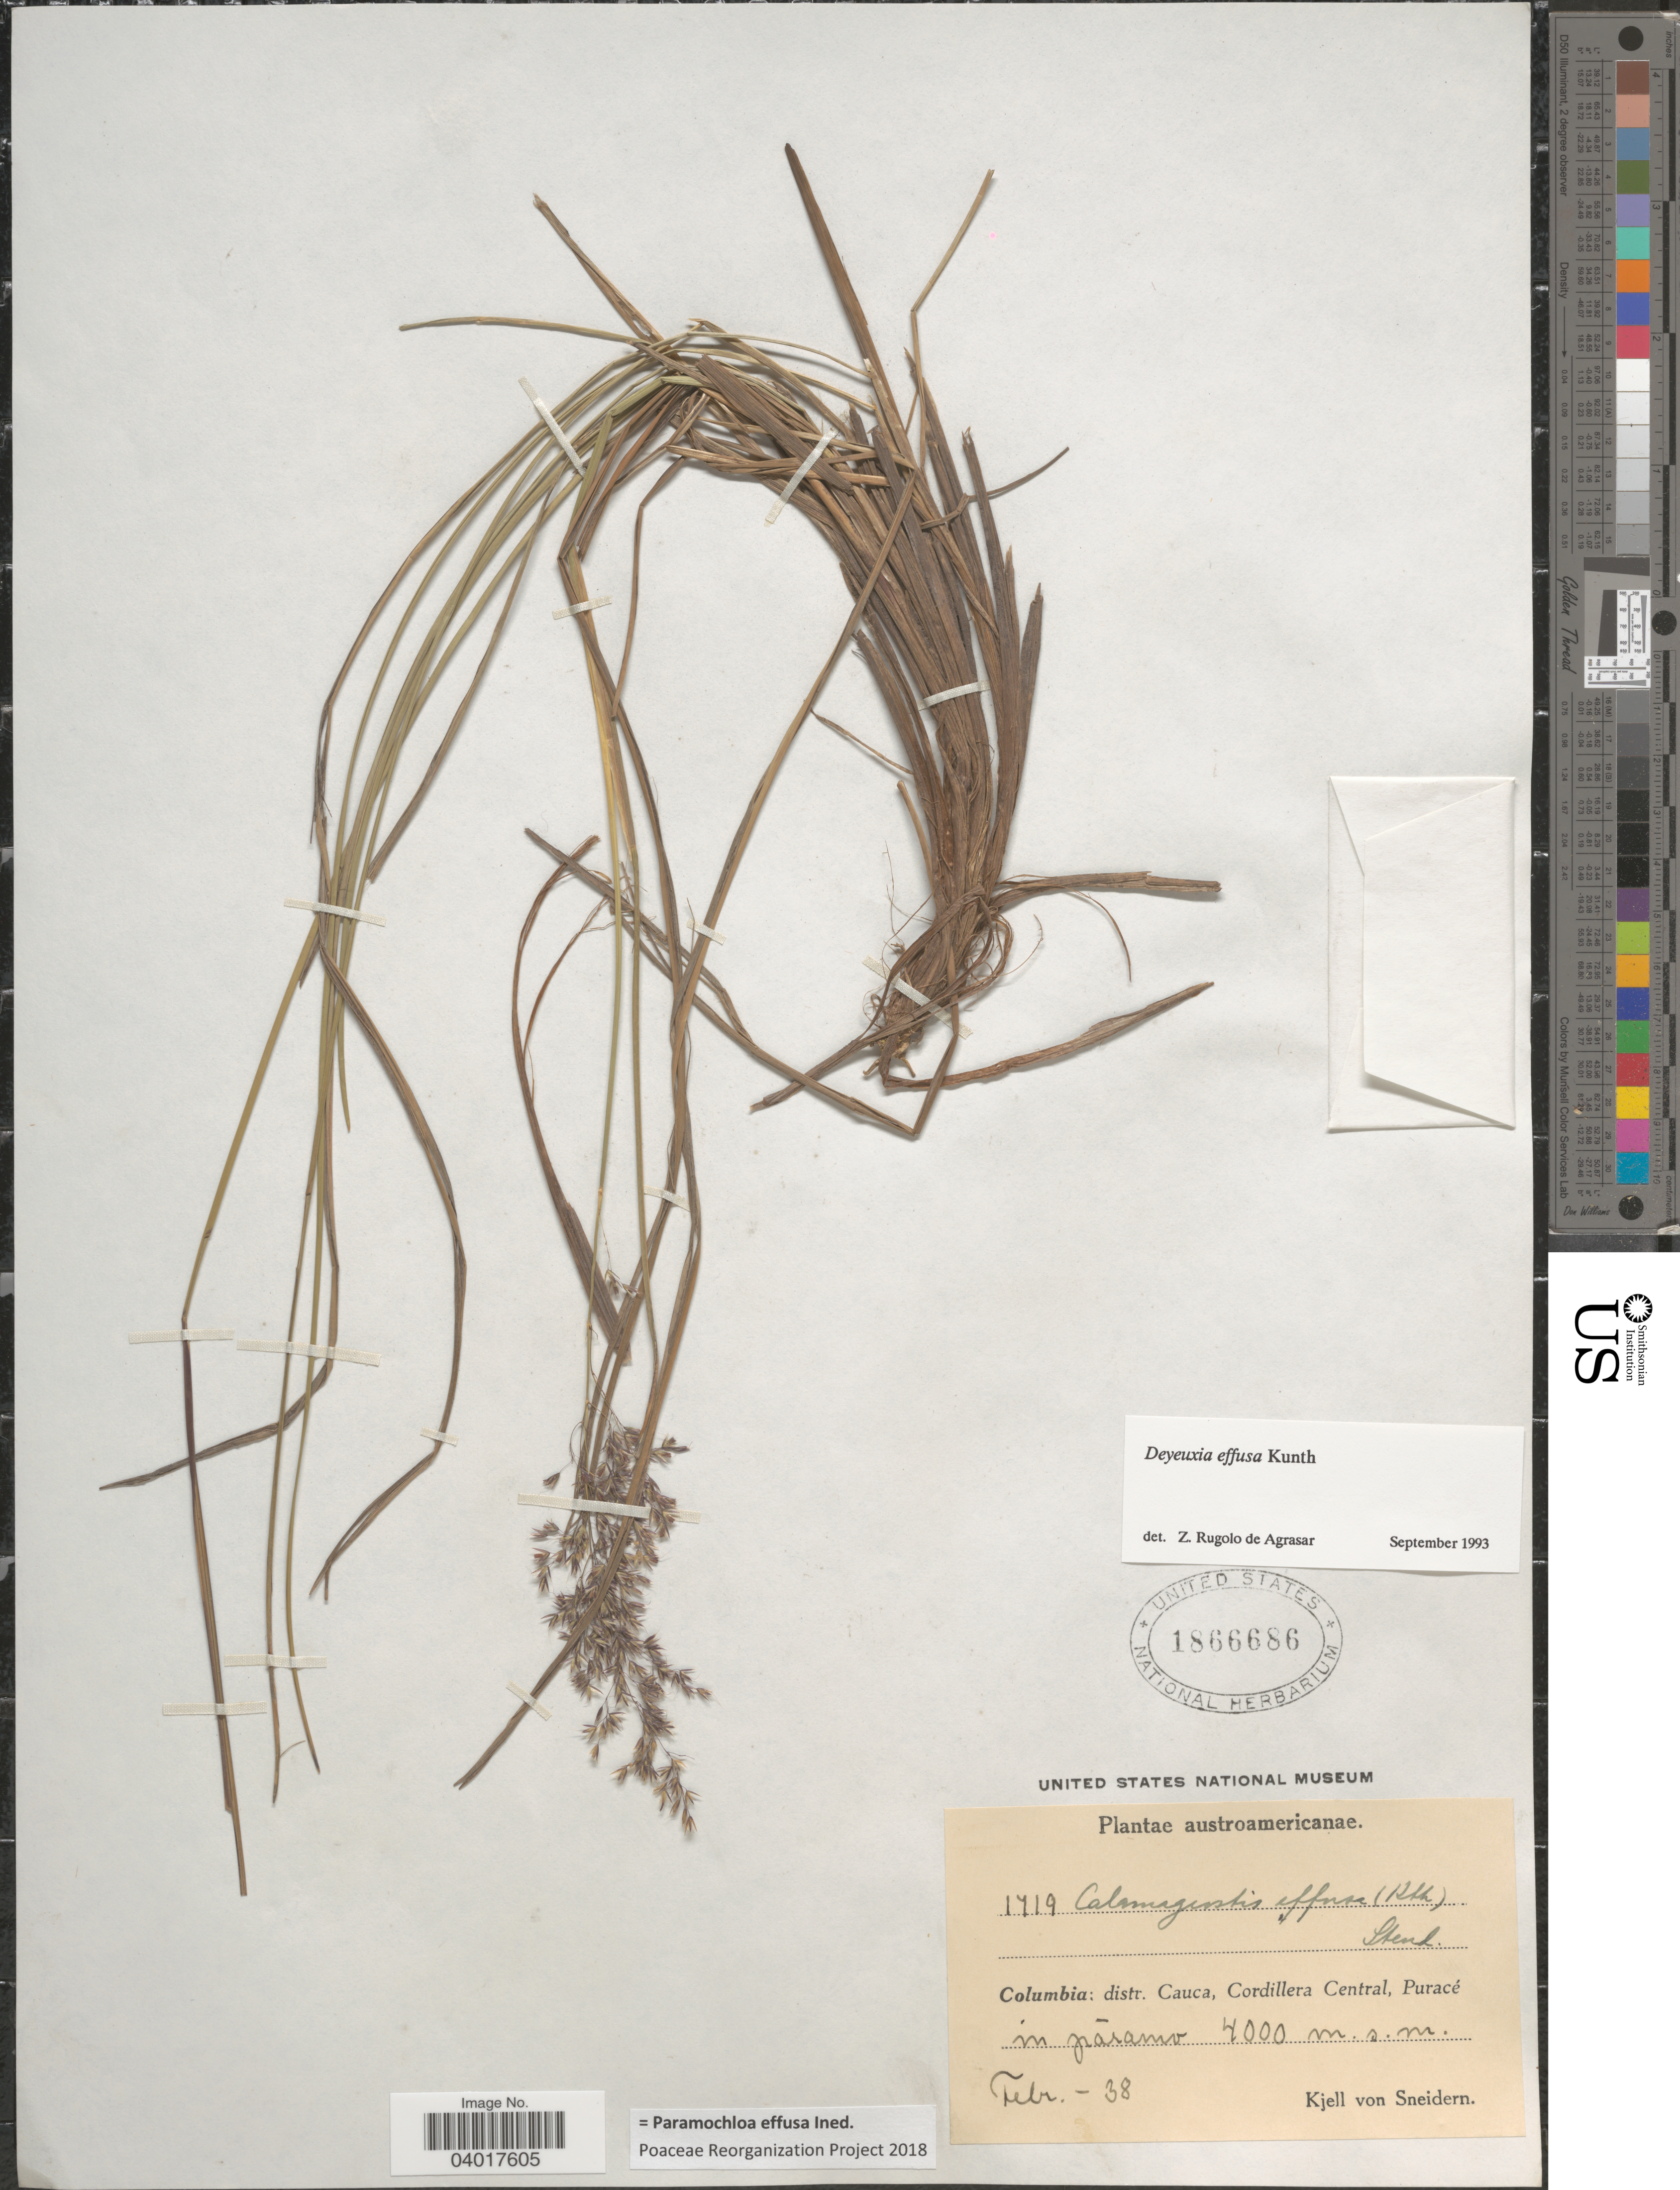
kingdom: Plantae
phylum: Tracheophyta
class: Liliopsida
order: Poales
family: Poaceae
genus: Paramochloa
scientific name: Paramochloa effusa ined.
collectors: K. von Sneidern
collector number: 1719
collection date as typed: Transcribed d/m/y: /2/38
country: Colombia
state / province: Cauca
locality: Austroamericanae. Distr. Cacuca, Cordillera Central, Puracé in páramo.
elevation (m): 4000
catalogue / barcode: US 1866686